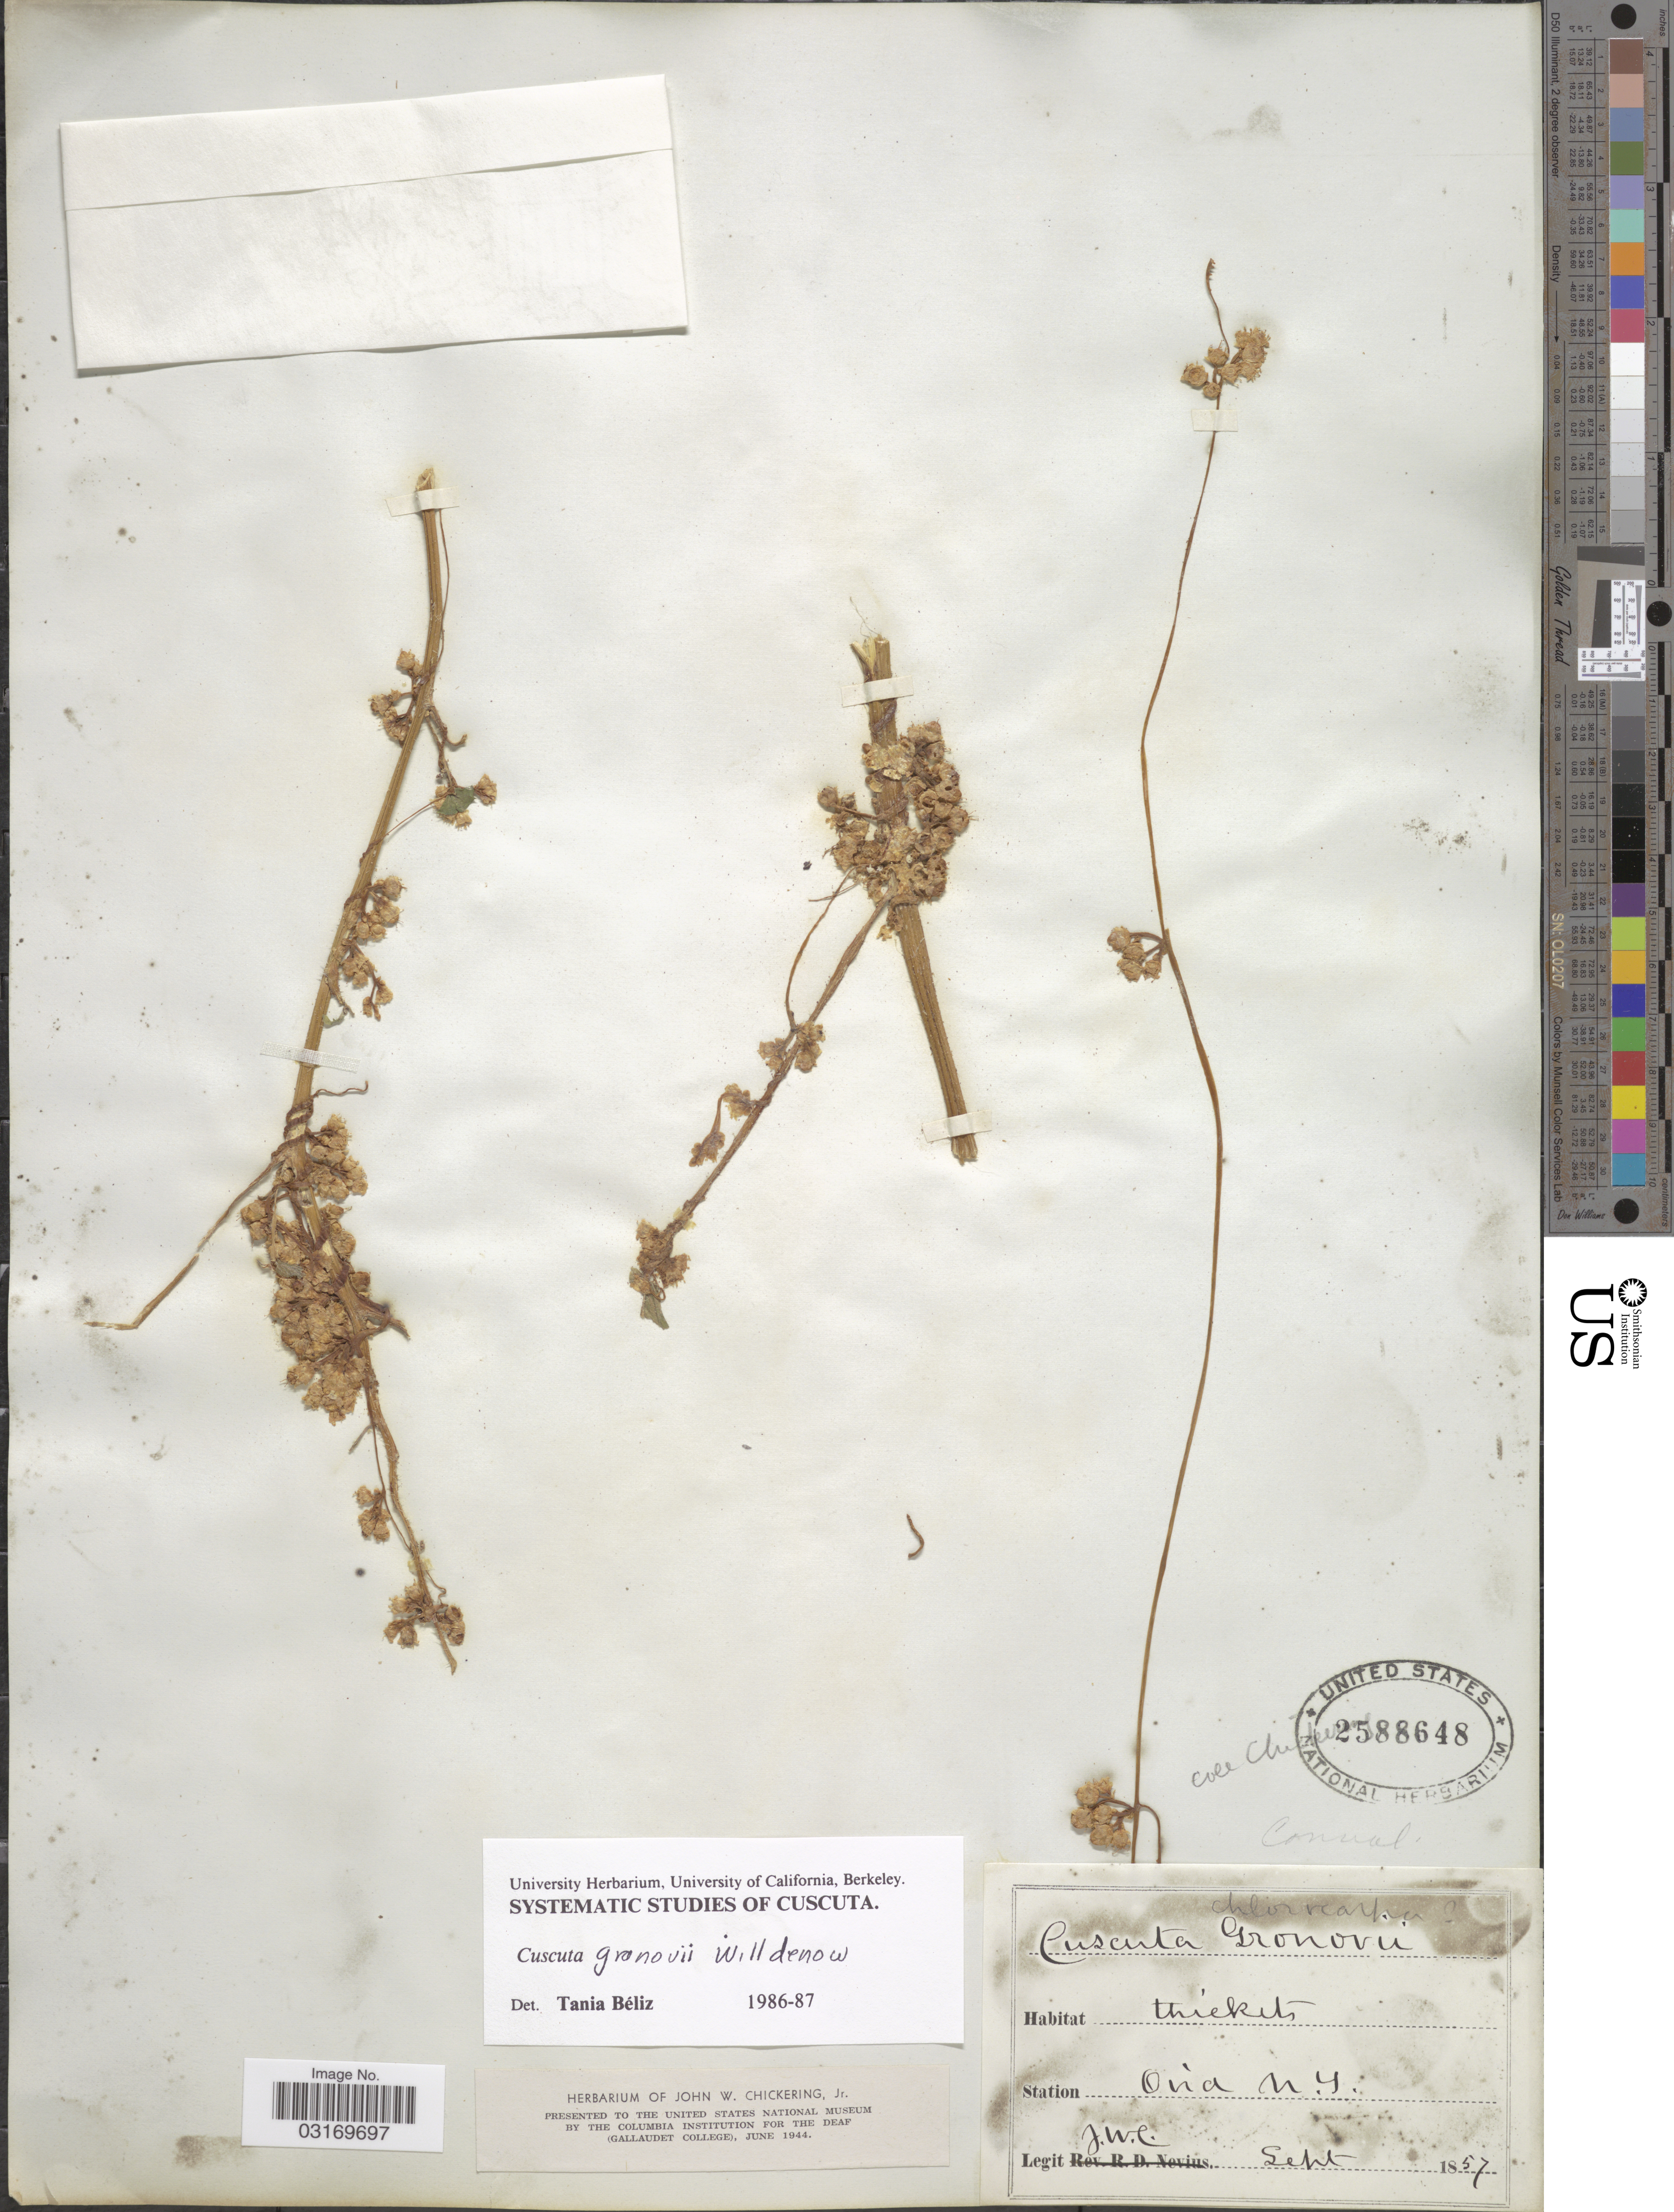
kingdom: Plantae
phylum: Tracheophyta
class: Magnoliopsida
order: Solanales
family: Convolvulaceae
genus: Cuscuta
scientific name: Cuscuta gronovii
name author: Willd. ex Schult.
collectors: J. W. Chickering Jr.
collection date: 1857-09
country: United States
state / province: New York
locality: Ovid.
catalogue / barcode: US 2588648